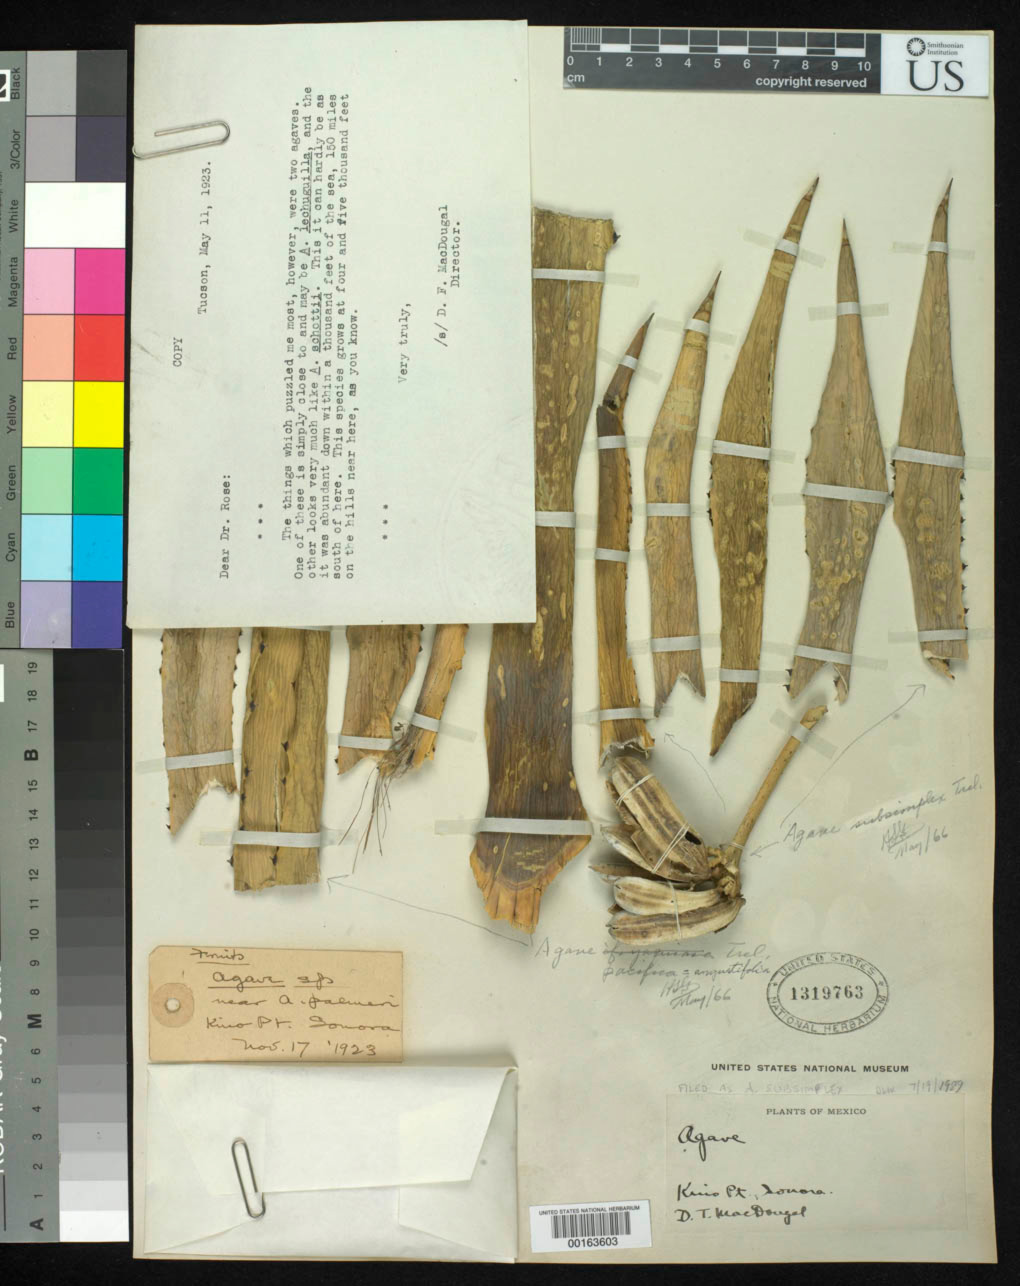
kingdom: Plantae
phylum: Tracheophyta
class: Liliopsida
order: Asparagales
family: Asparagaceae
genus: Agave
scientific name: Agave subsimplex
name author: Trel.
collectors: D. T. MacDougal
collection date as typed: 17 Nov 1923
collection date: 1923-11-17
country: Mexico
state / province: Sonora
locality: Kino pt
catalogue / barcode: US 1319763